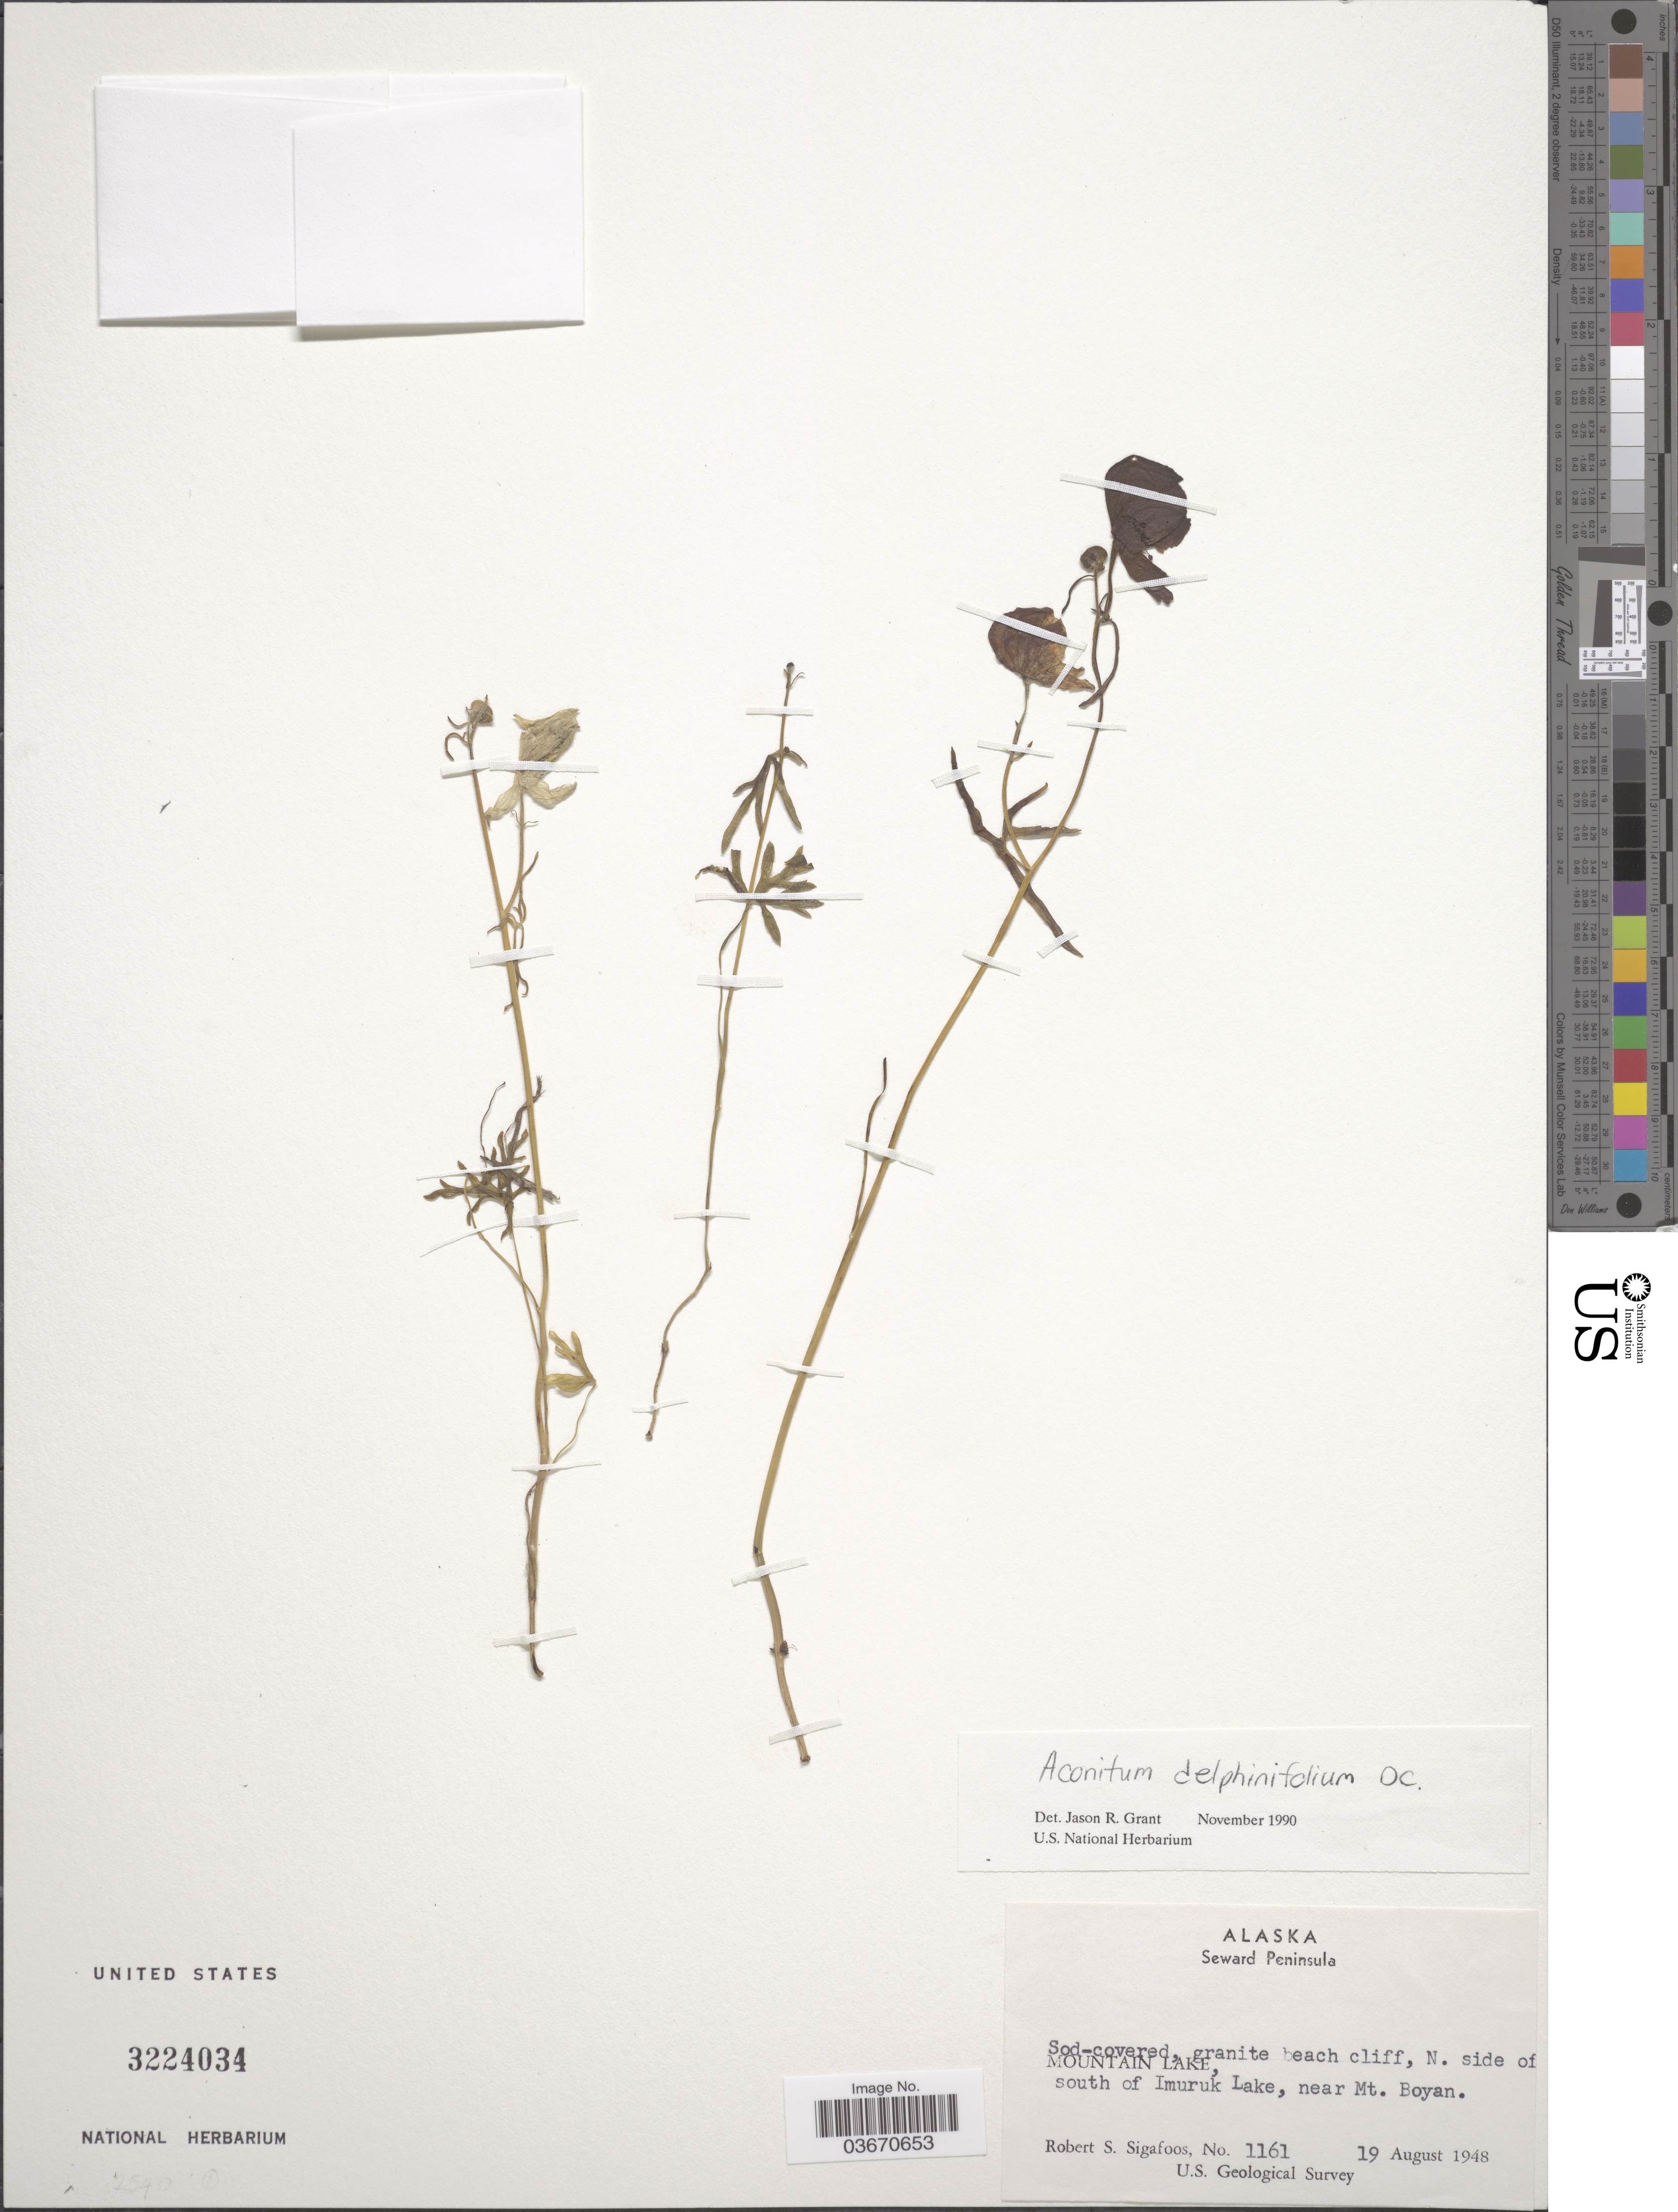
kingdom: Plantae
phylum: Tracheophyta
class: Magnoliopsida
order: Ranunculales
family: Ranunculaceae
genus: Aconitum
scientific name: Aconitum delphinifolium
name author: DC.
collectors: R. Sigafoos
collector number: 1161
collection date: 1948-08-19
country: United States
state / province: Alaska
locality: Seward Peninsiila. N. side of Mountain Lake, south of Imuruk Lake, near Mt. Boyan.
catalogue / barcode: US 3224034